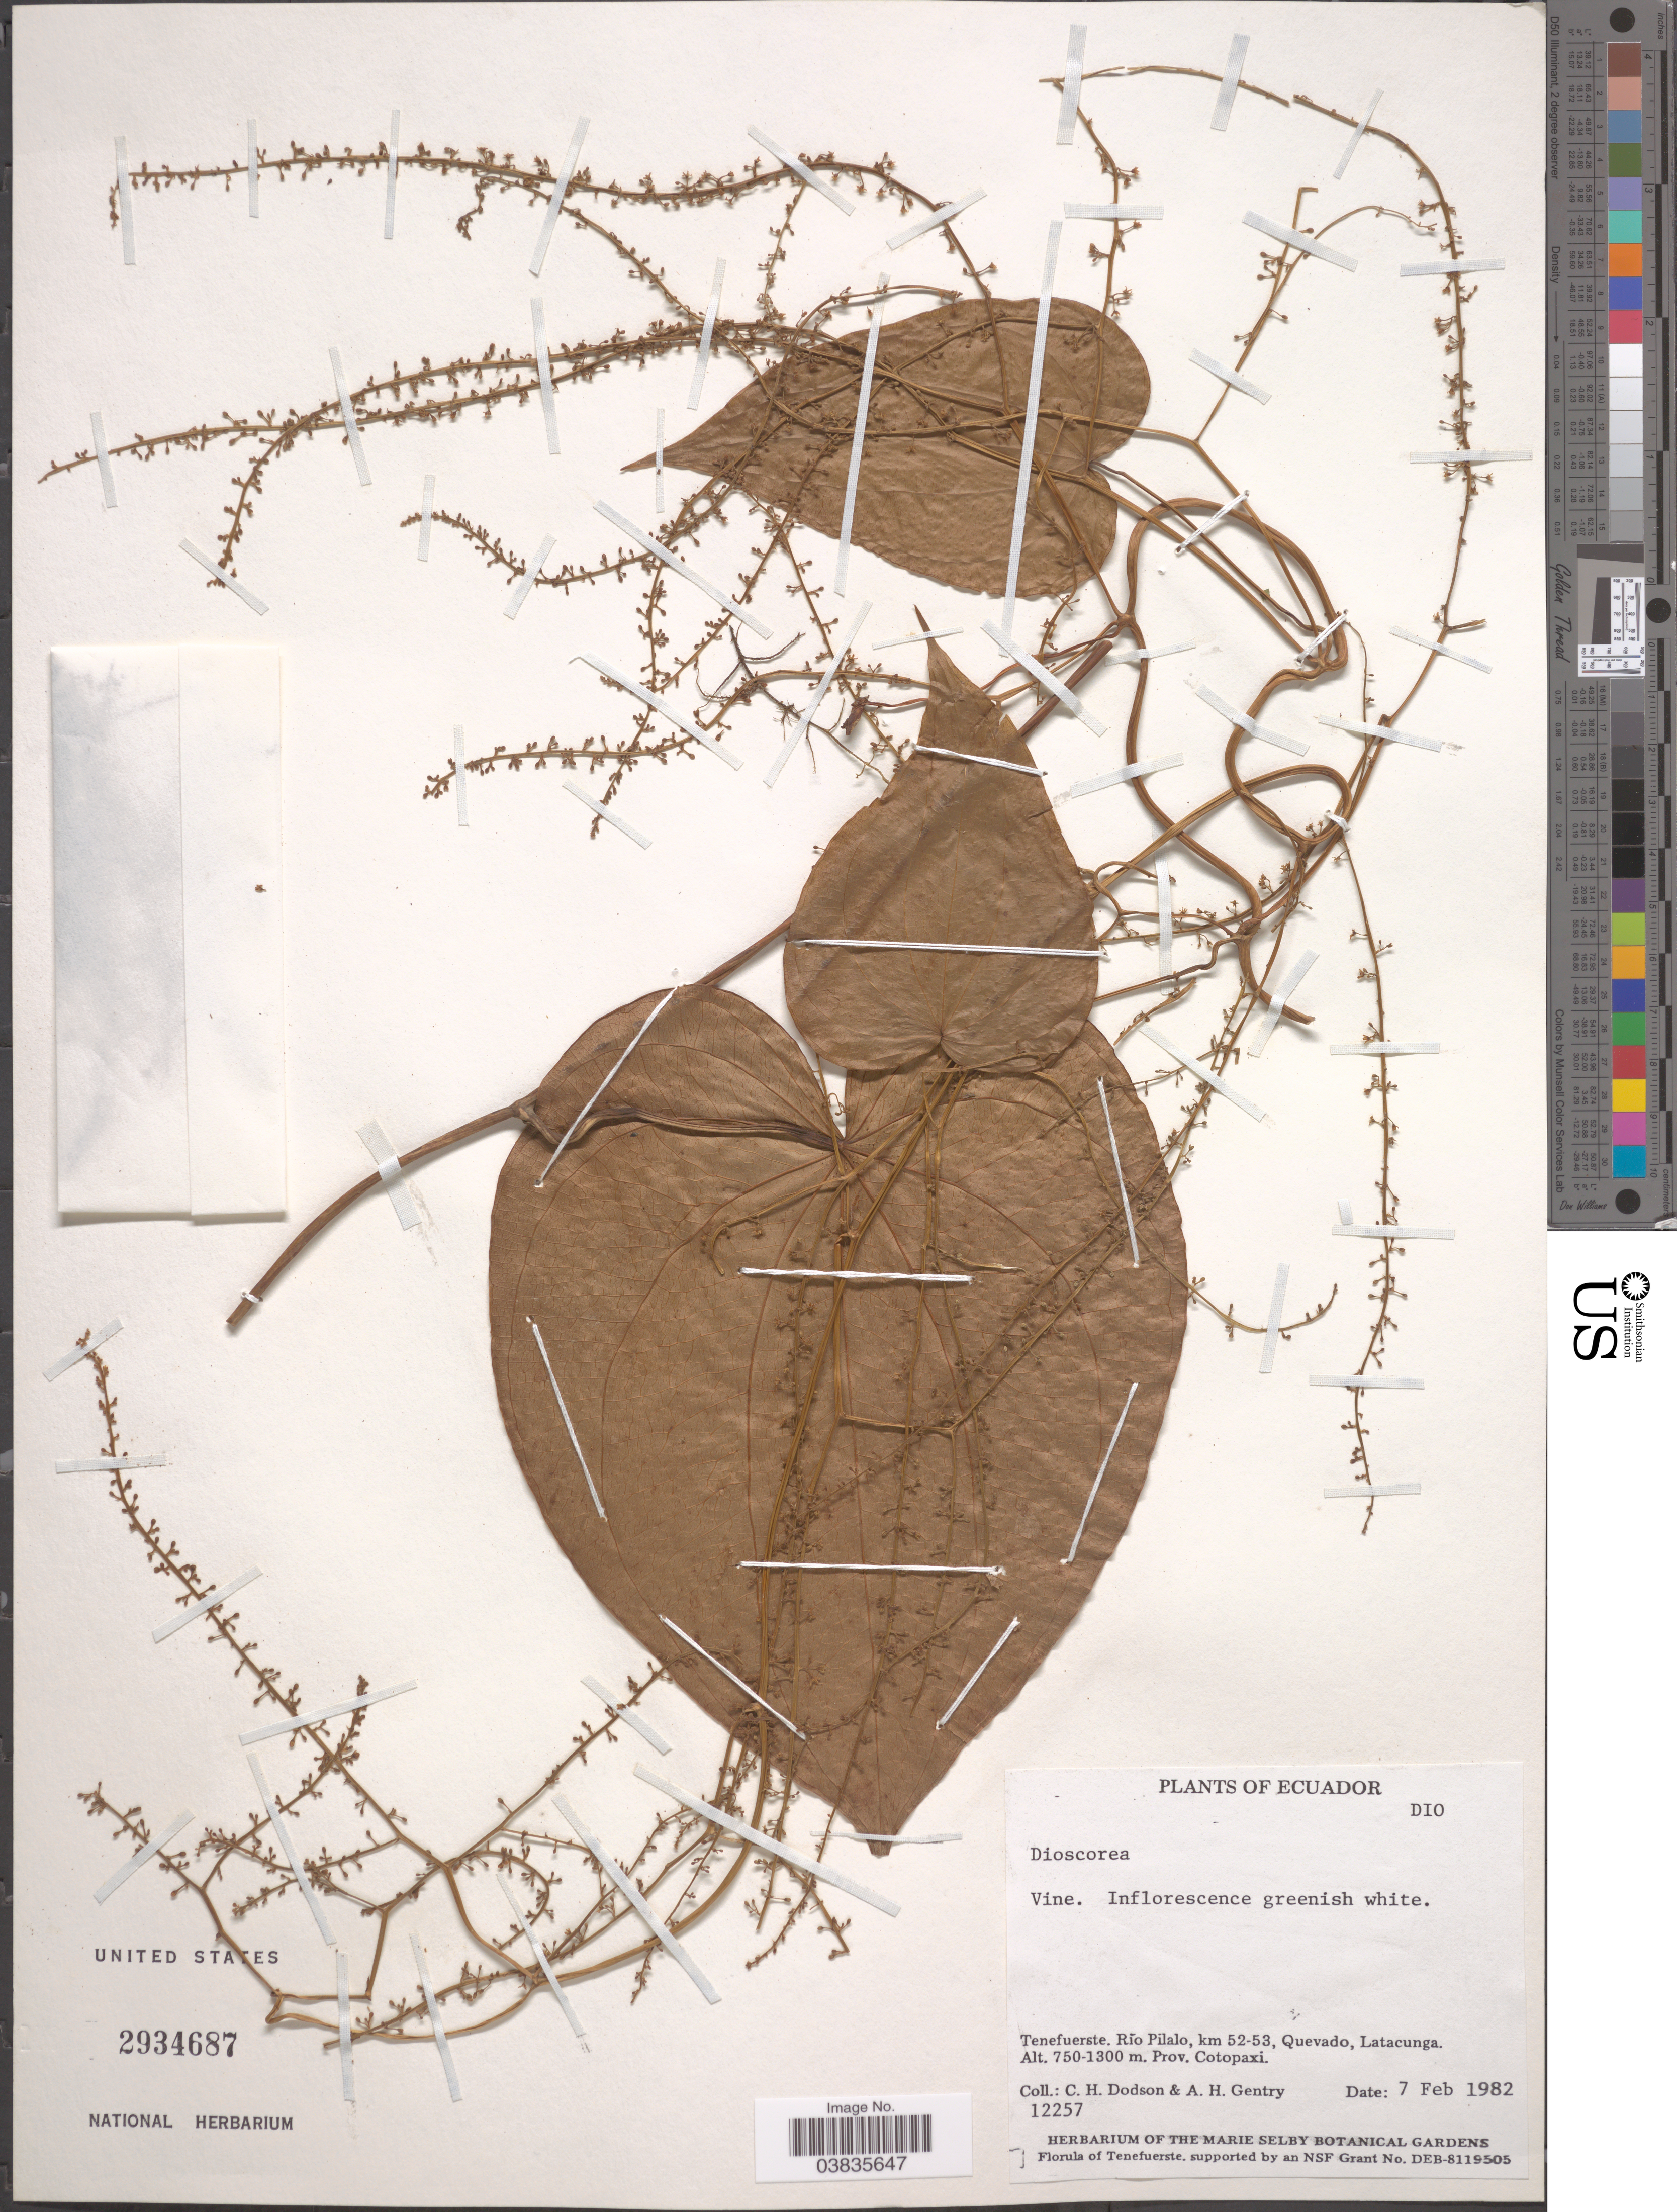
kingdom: Plantae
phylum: Tracheophyta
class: Liliopsida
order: Dioscoreales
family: Dioscoreaceae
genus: Dioscorea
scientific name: Dioscorea sp.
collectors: C. H. Dodson & A. H. Gentry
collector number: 12257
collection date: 1982-02-07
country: Ecuador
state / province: Cotopaxi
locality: Tenefuerste. Río Pilalo, km 52-53, Quevado, Latacunga.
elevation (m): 750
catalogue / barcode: US 2934687